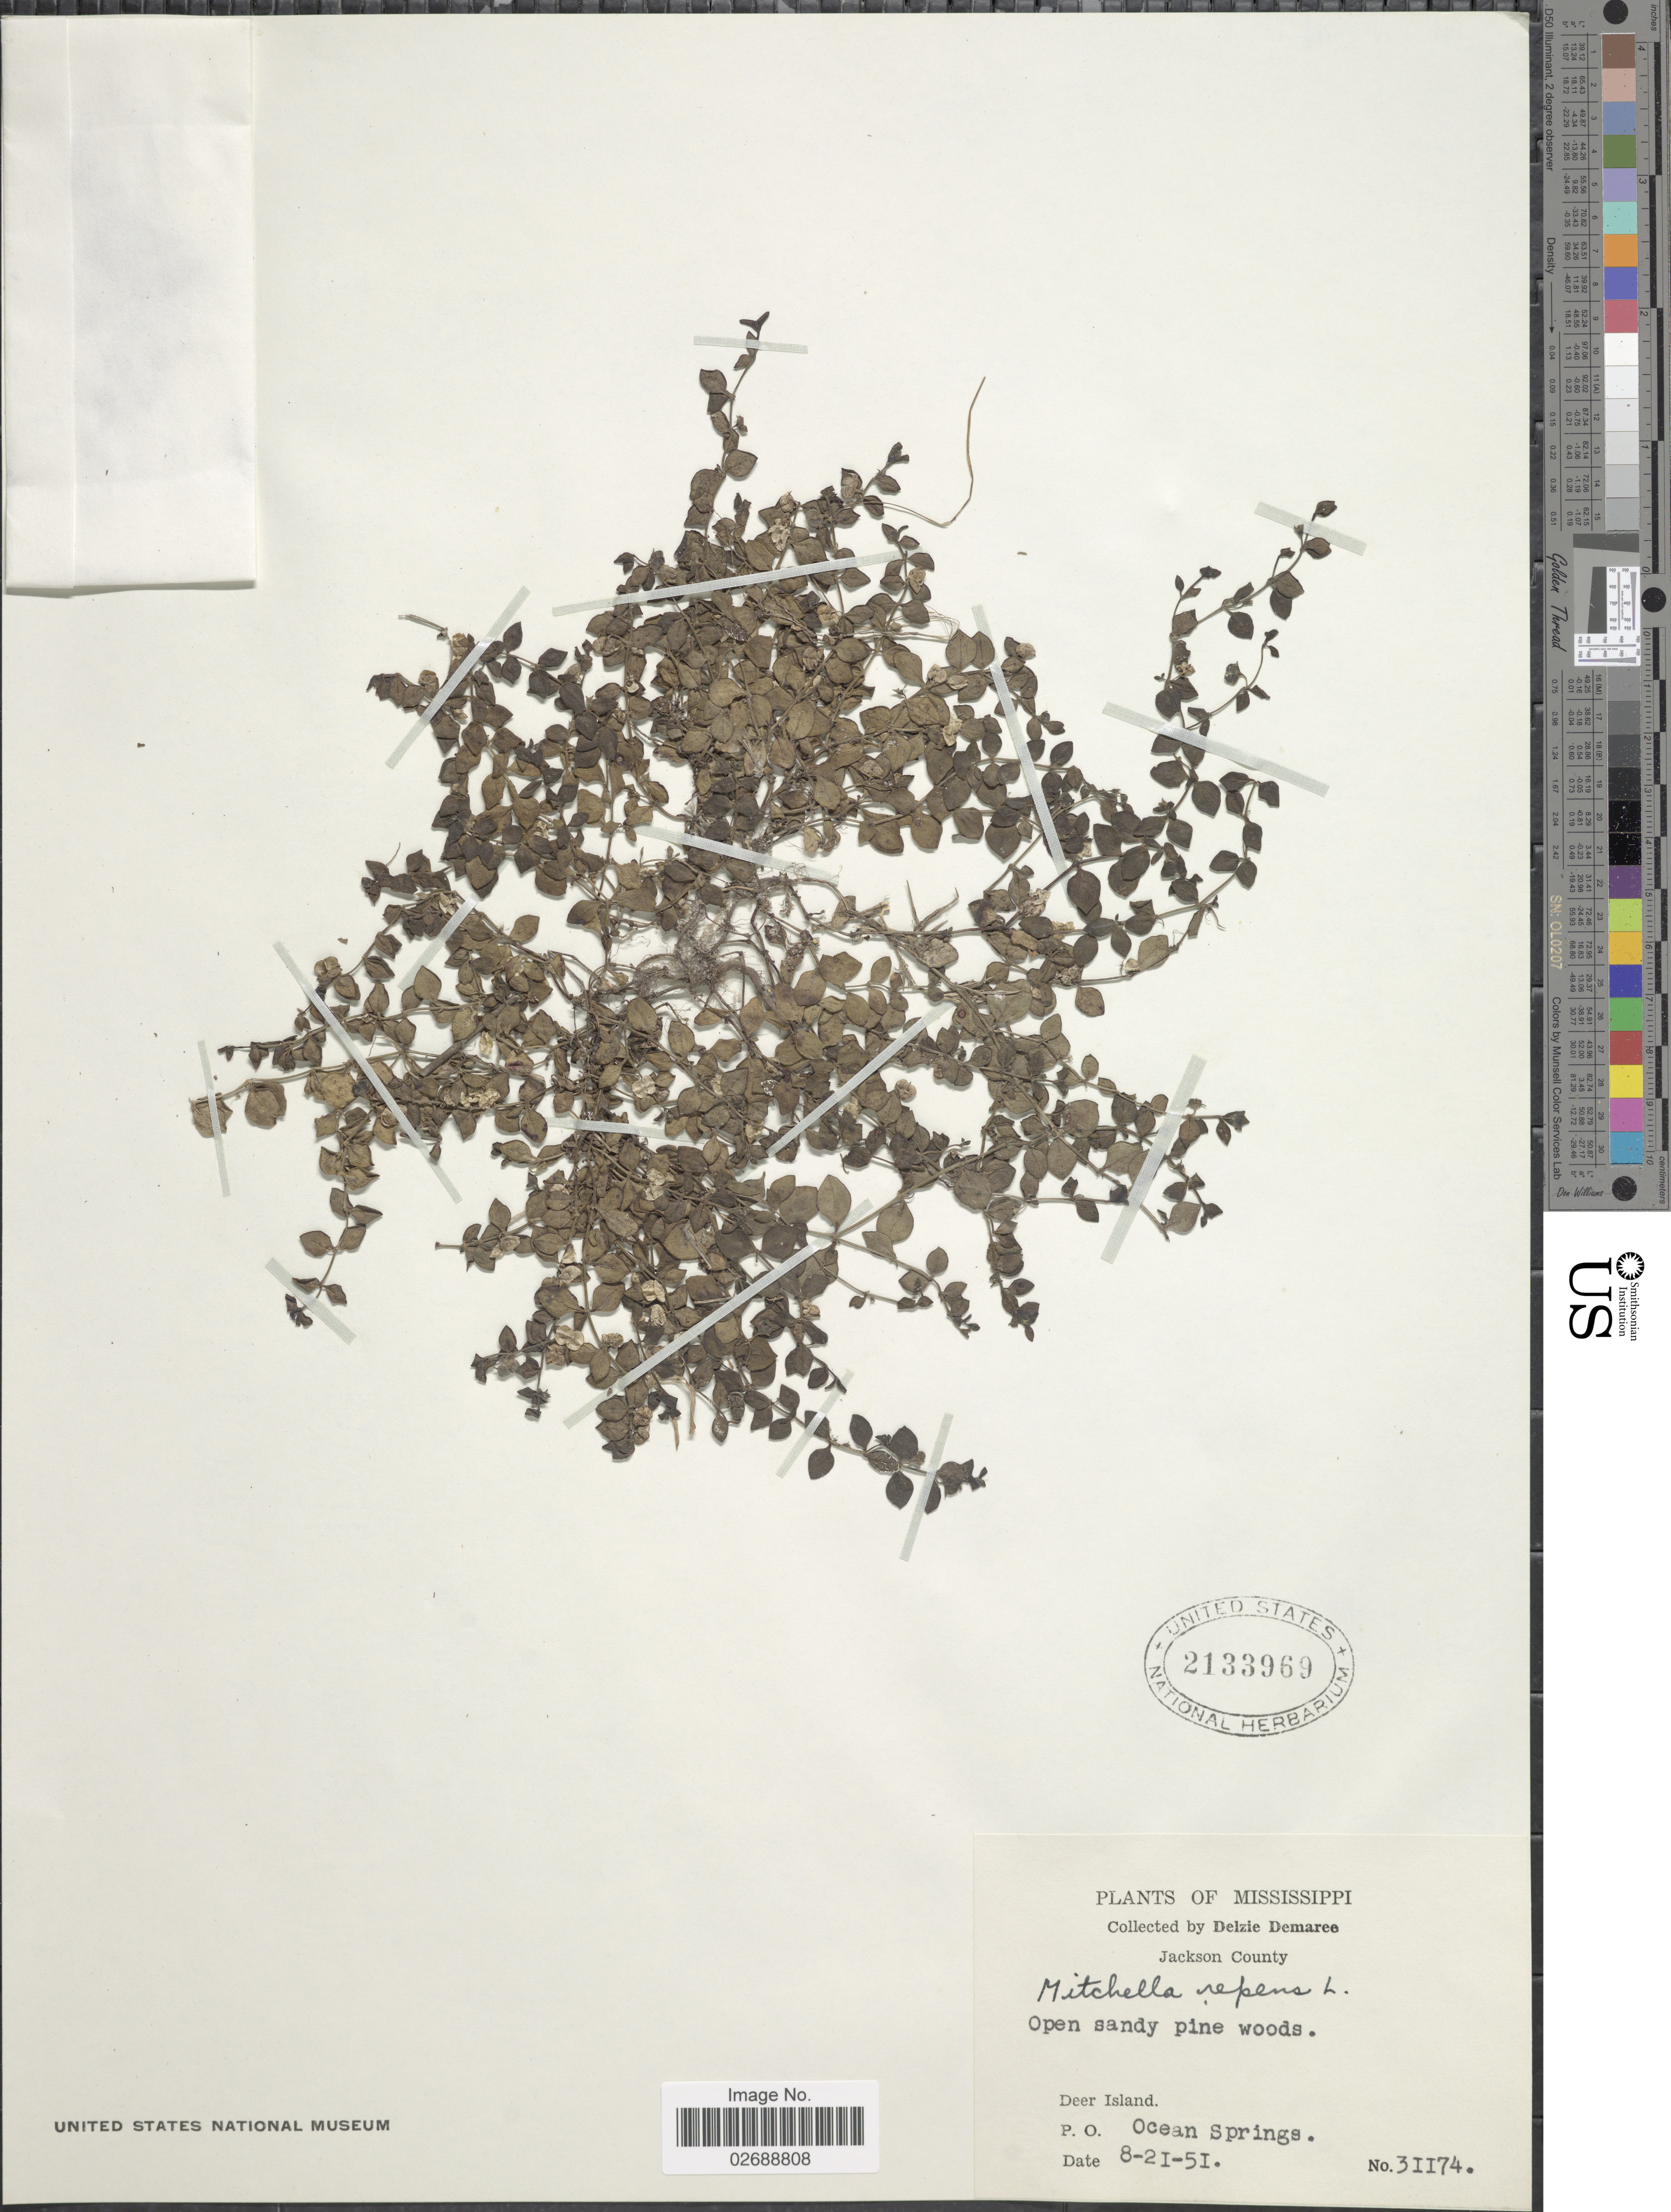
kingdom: Plantae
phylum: Tracheophyta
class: Magnoliopsida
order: Gentianales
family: Rubiaceae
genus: Mitchella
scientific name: Mitchella repens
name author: L.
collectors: D. Demaree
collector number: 31174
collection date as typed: Transcribed d/m/y: 21/8/51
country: United States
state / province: Mississippi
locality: Jackson County. Deer Island. P. O. Ocean Springs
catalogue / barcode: US 2133969